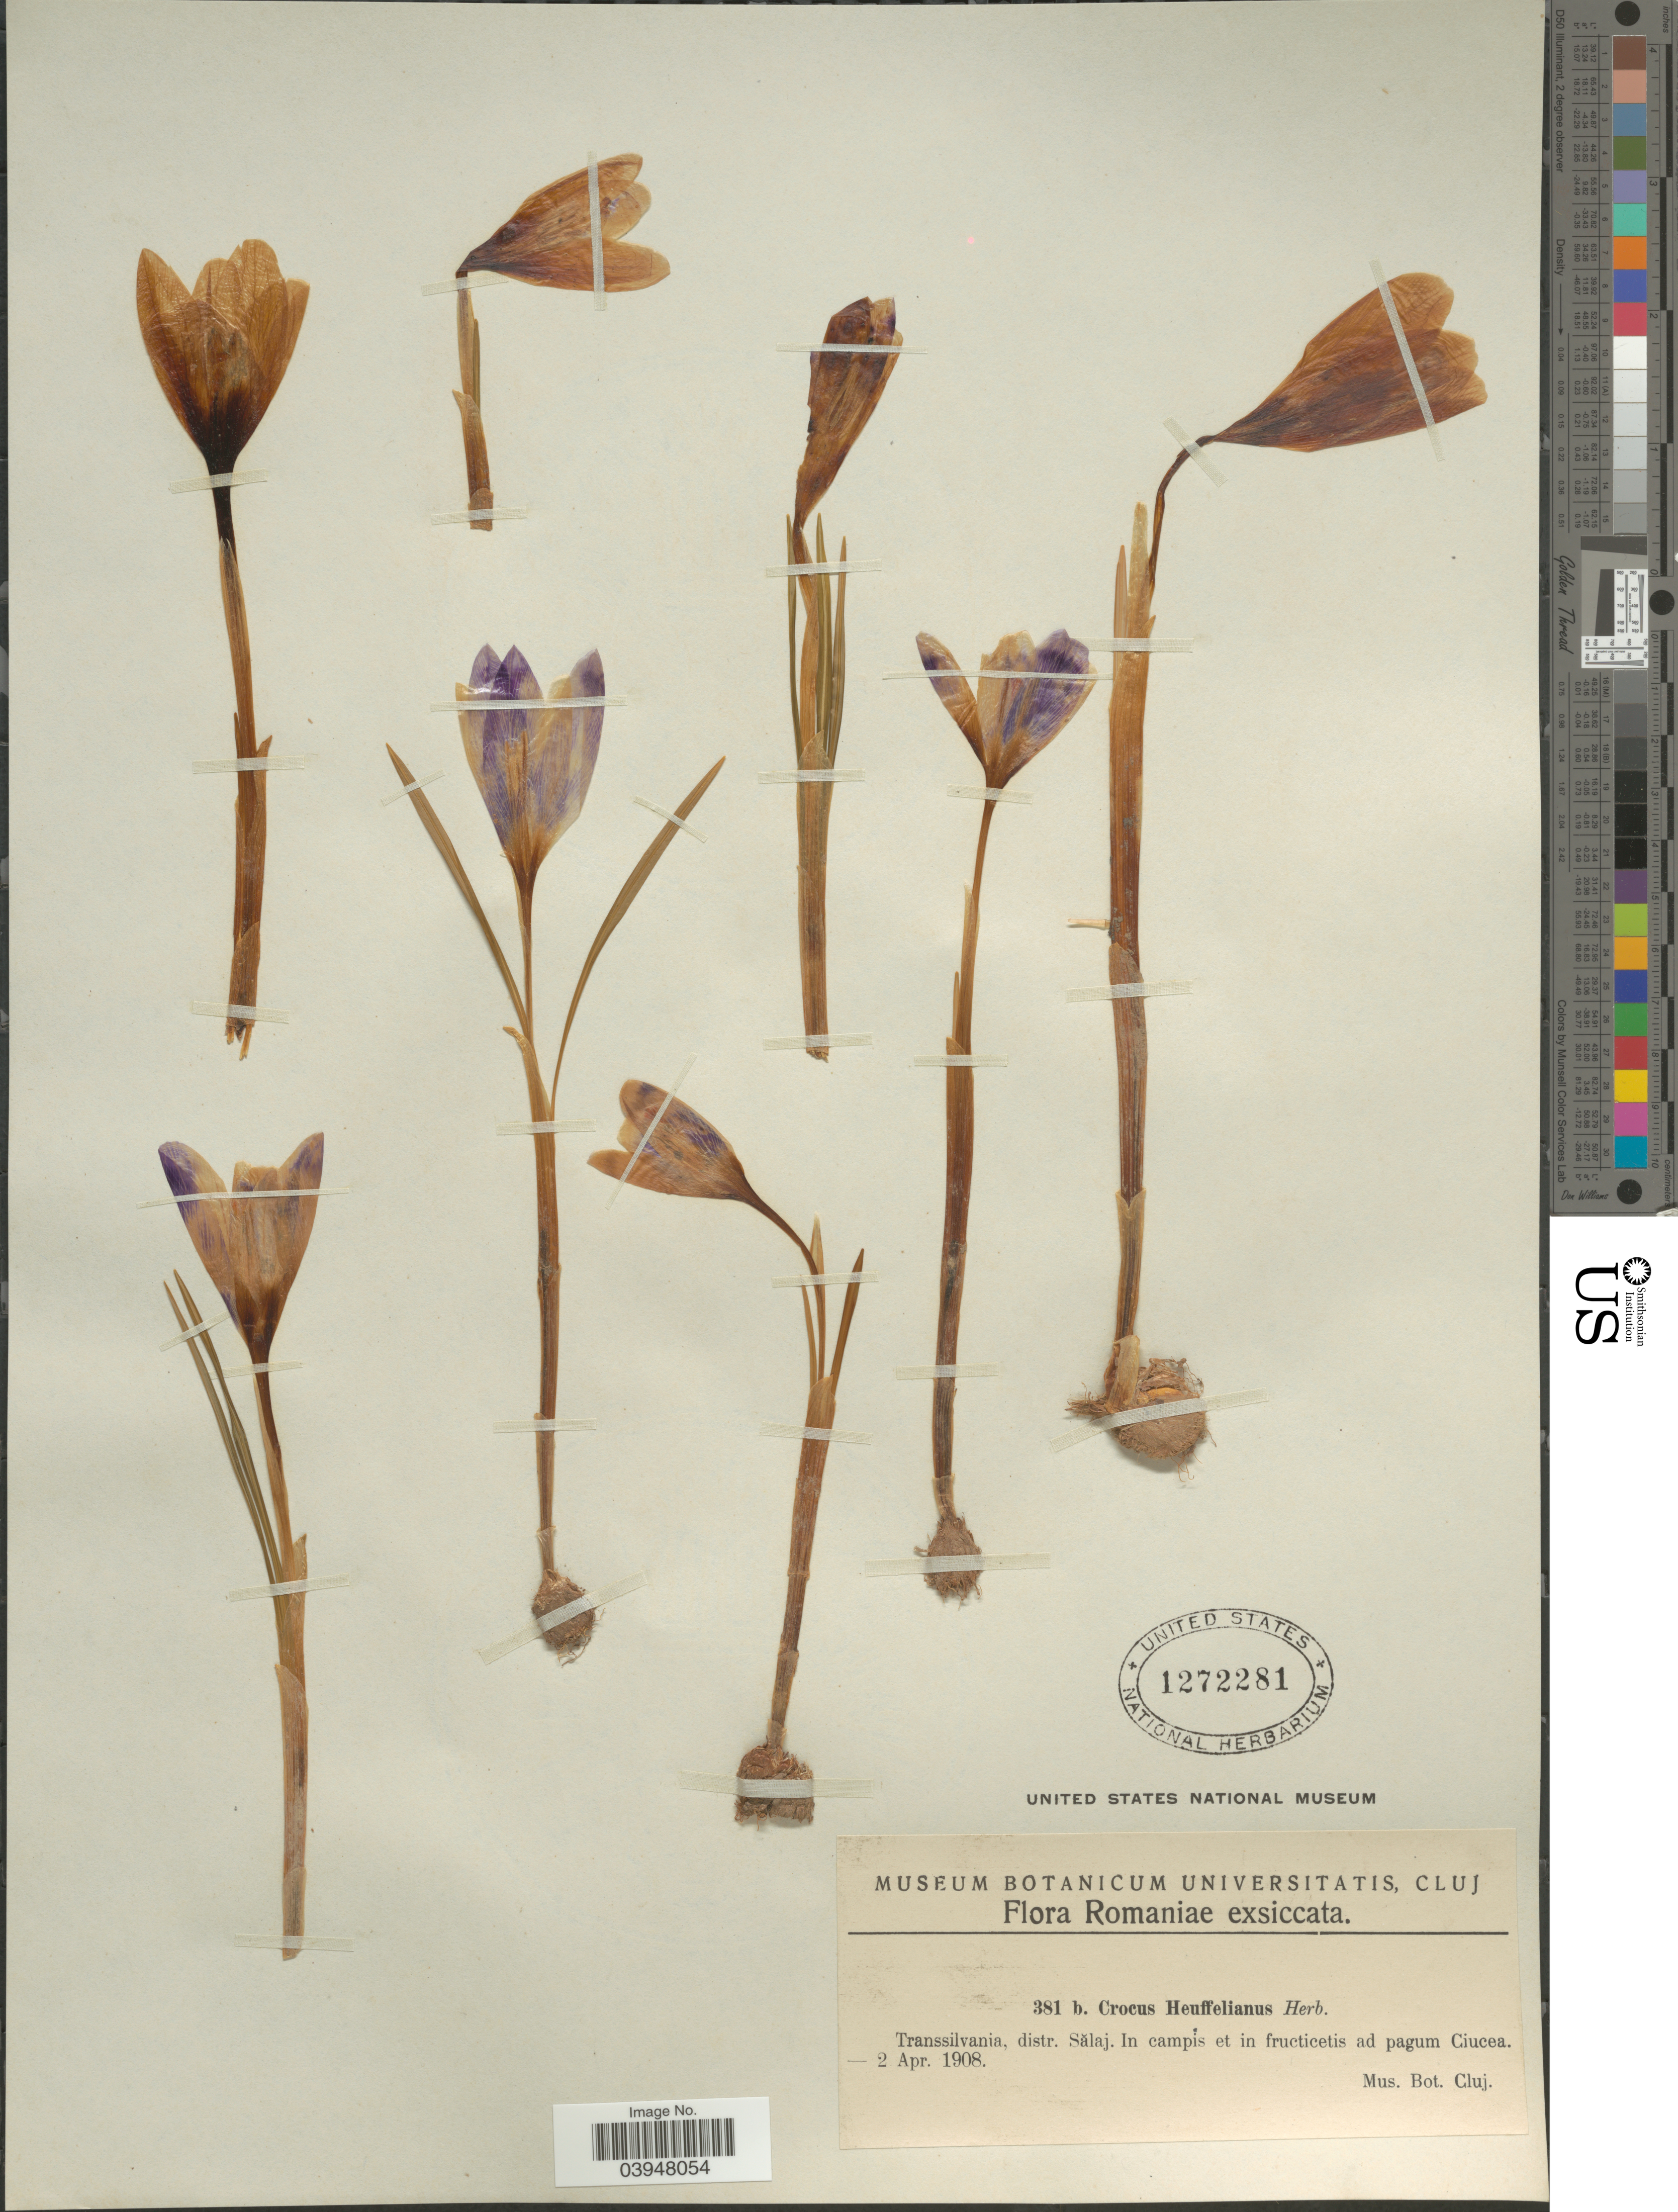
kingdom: Plantae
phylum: Tracheophyta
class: Liliopsida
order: Asparagales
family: Iridaceae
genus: Crocus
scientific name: Crocus heuffelianus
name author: Herb.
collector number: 381b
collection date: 1908-04-02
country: Romania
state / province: Salaj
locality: Transsilvania, distr. Sălaj. In campís et in fructicetis ad pagum Ciucea.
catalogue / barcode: US 1272281